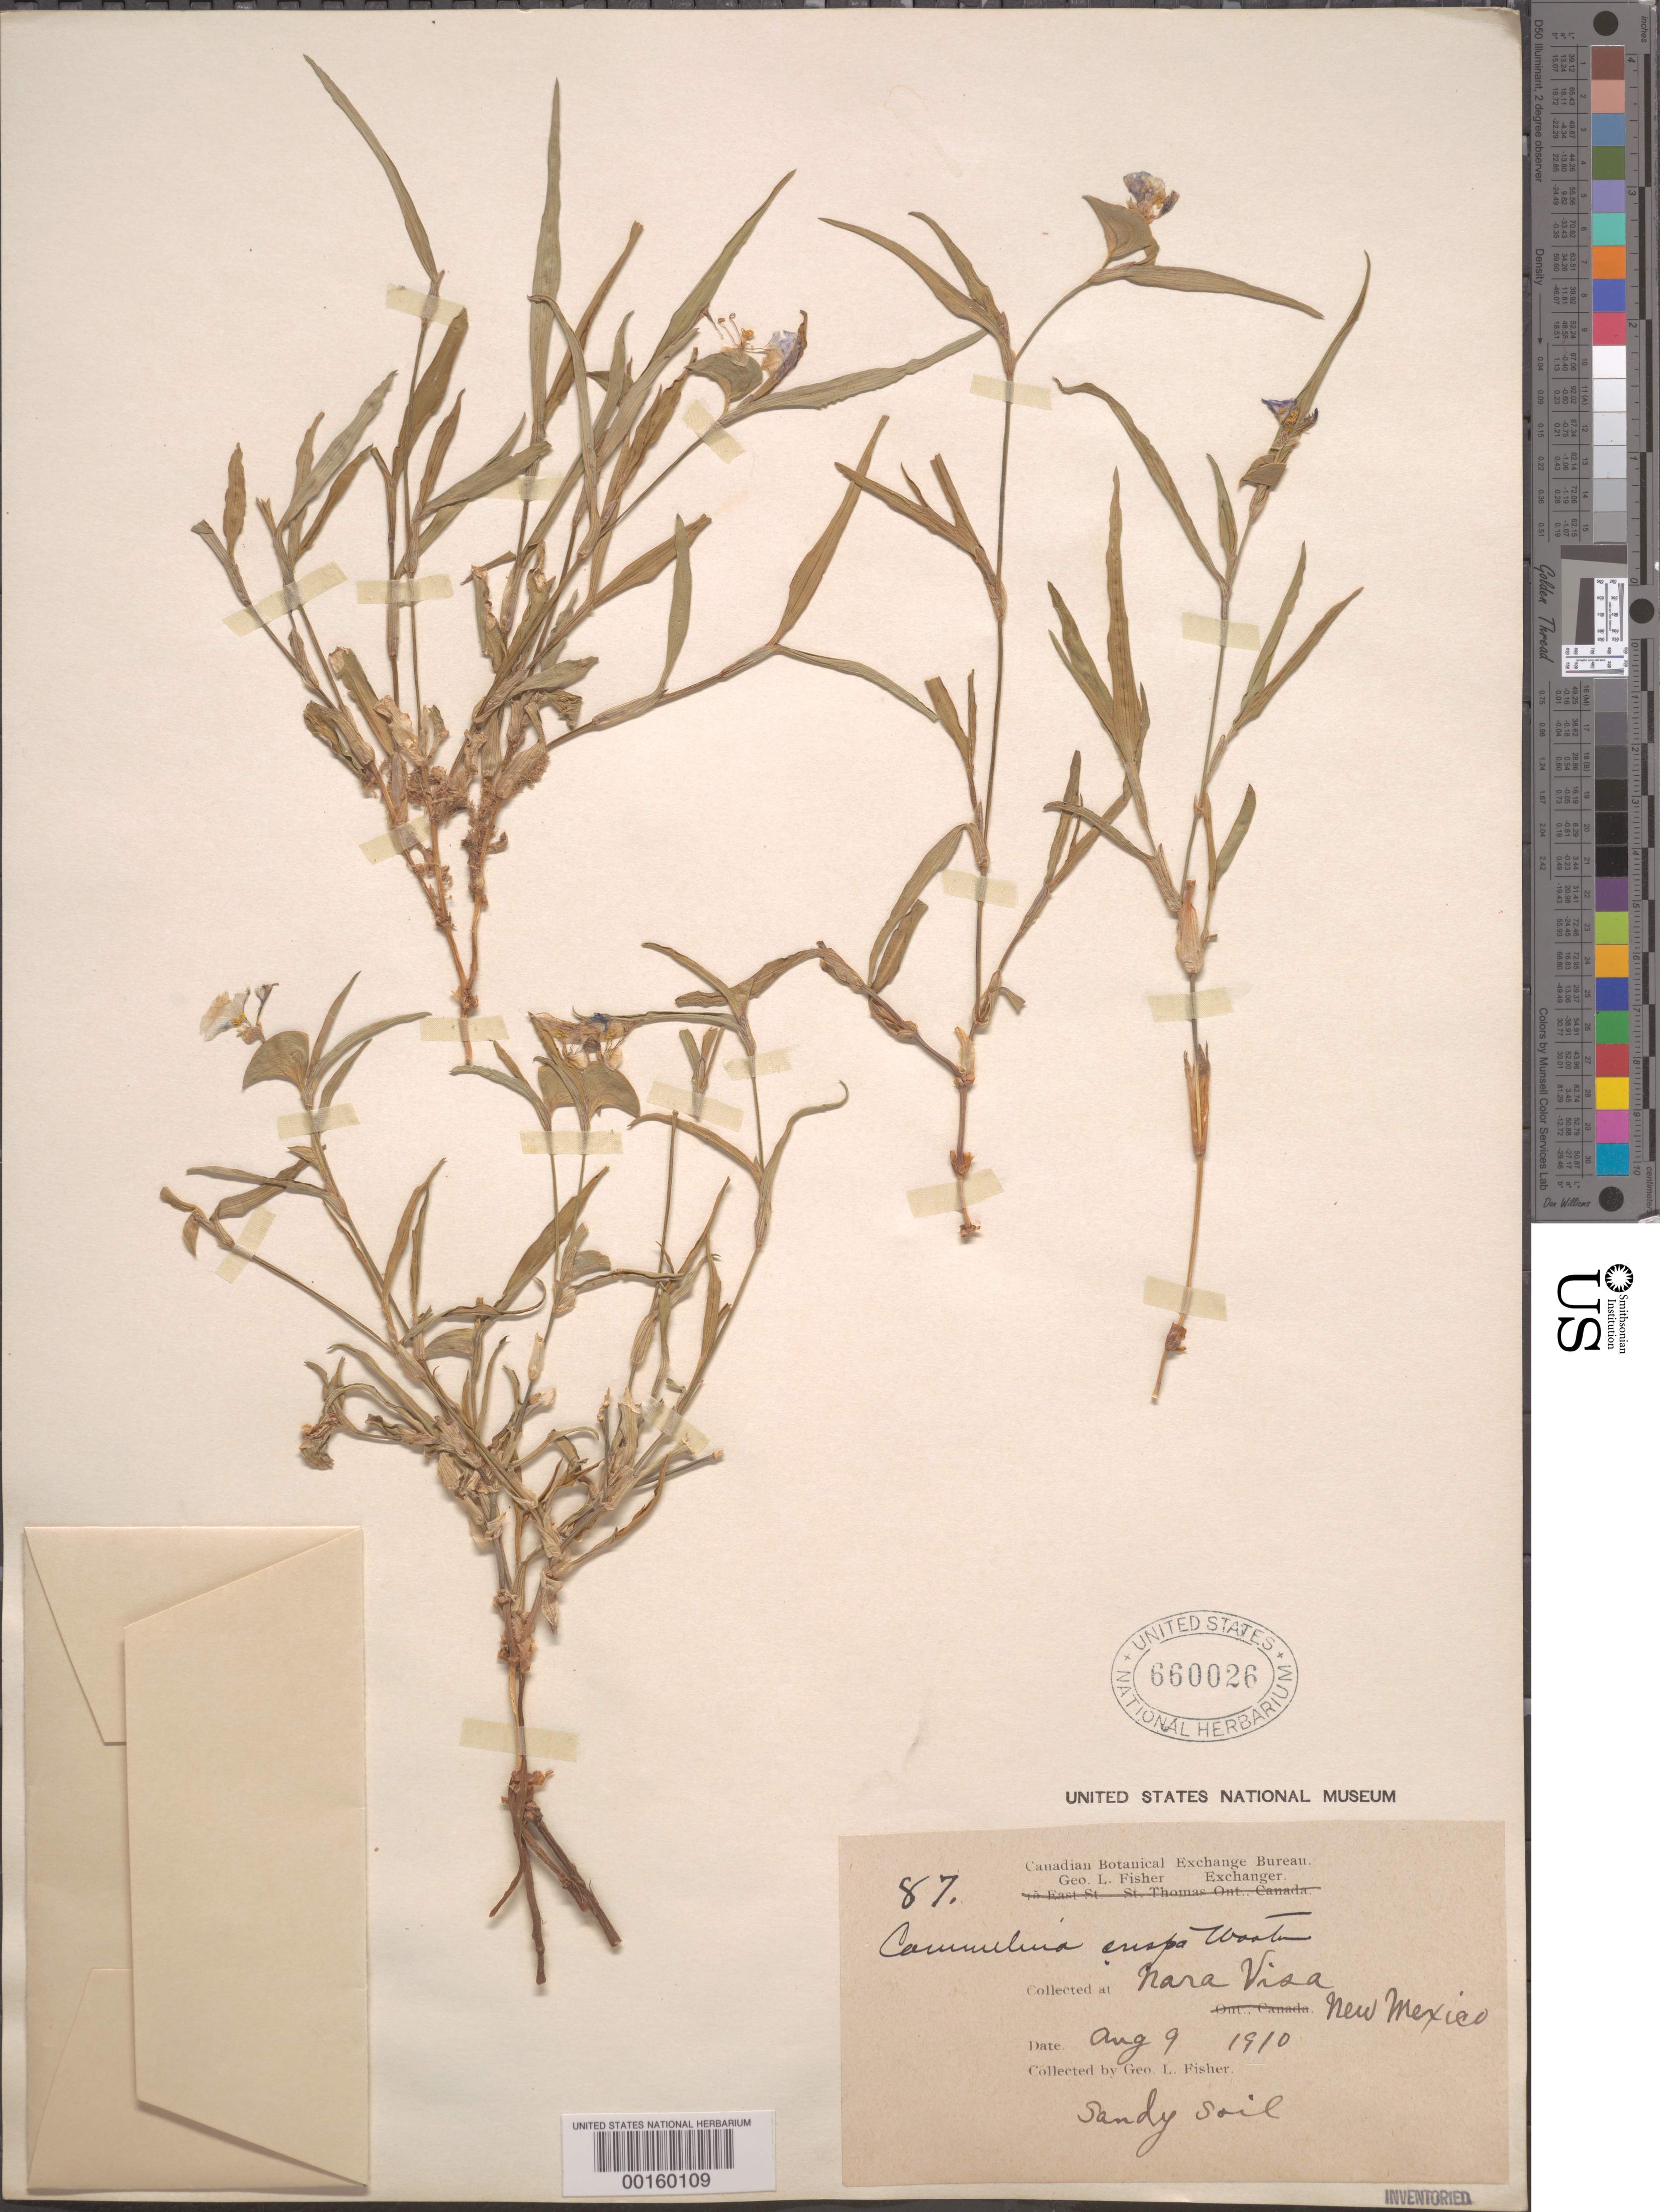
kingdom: Plantae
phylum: Tracheophyta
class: Liliopsida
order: Commelinales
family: Commelinaceae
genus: Commelina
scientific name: Commelina erecta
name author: L.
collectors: G. L. Fisher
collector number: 87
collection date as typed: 09 Aug 1910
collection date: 1910-08-09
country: United States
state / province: New Mexico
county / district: Quay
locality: Nara visa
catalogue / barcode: US 66026-2